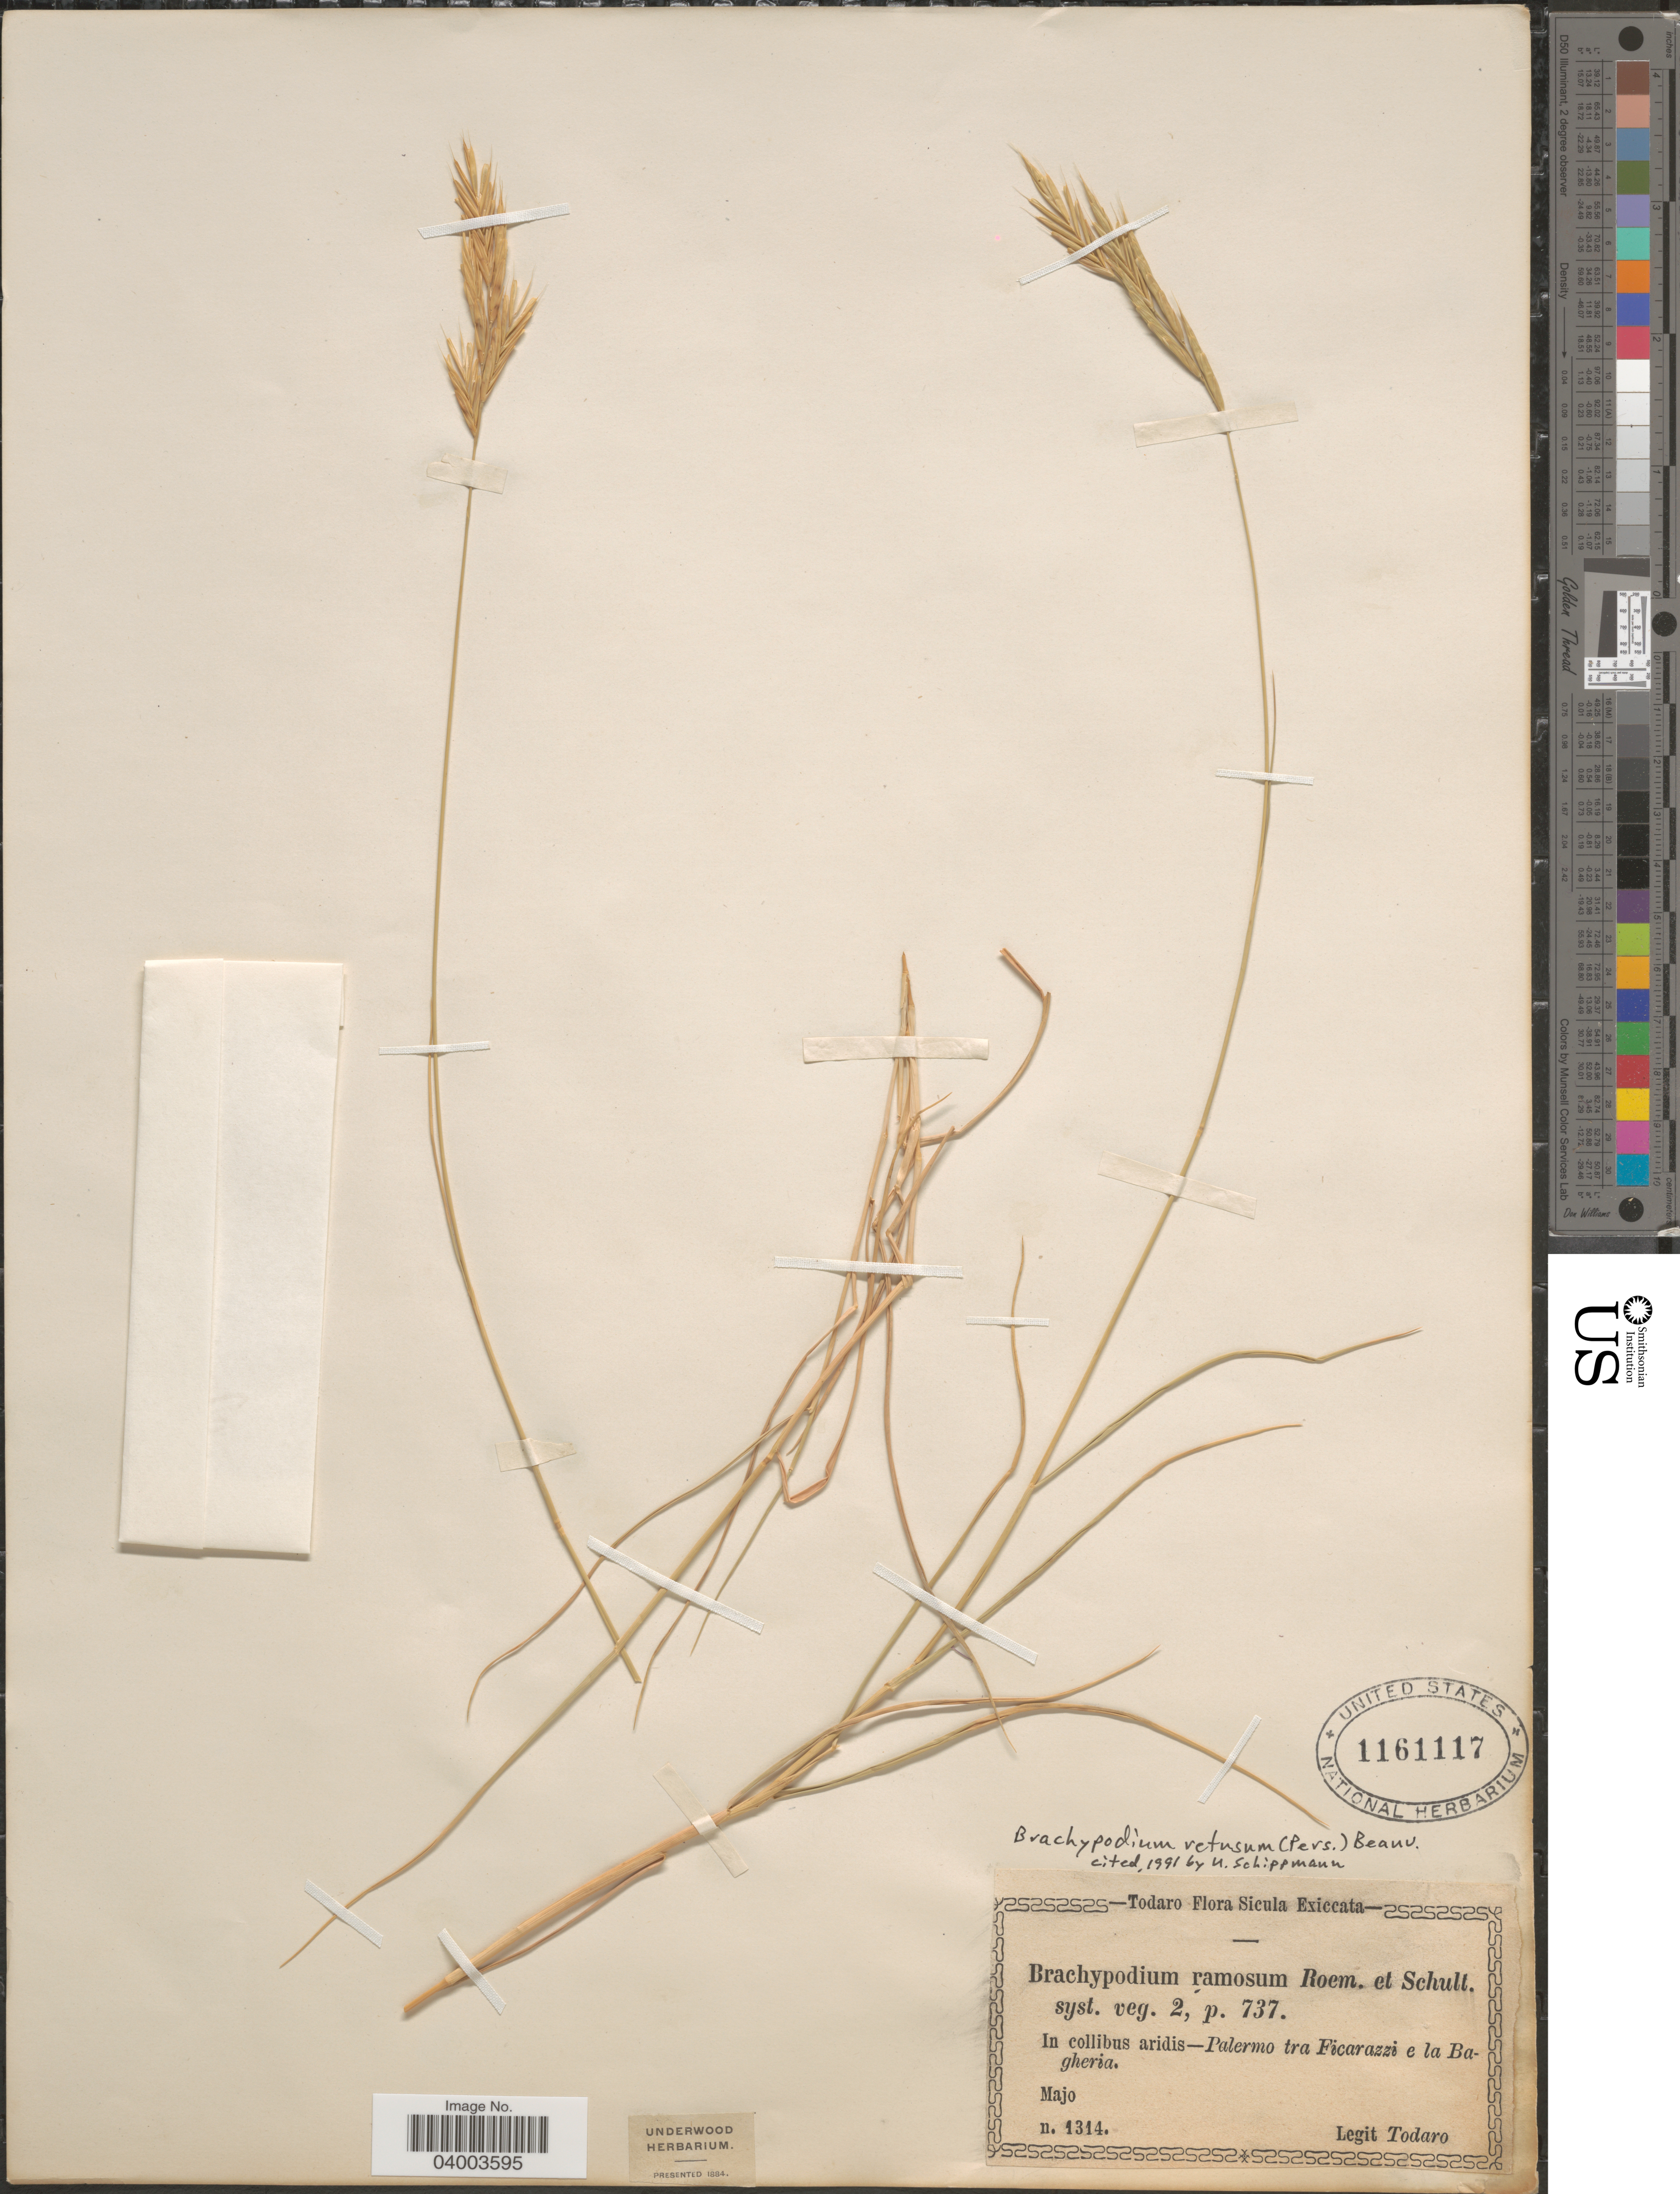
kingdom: Plantae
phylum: Tracheophyta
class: Liliopsida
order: Poales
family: Poaceae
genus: Brachypodium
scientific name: Brachypodium retusum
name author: (Pers.) P. Beauv.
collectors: Todaro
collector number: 1314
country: Italy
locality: Sicula. In collibus aridis - Palermo tra Ficarazzi e la Bagheria.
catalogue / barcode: US 1161117